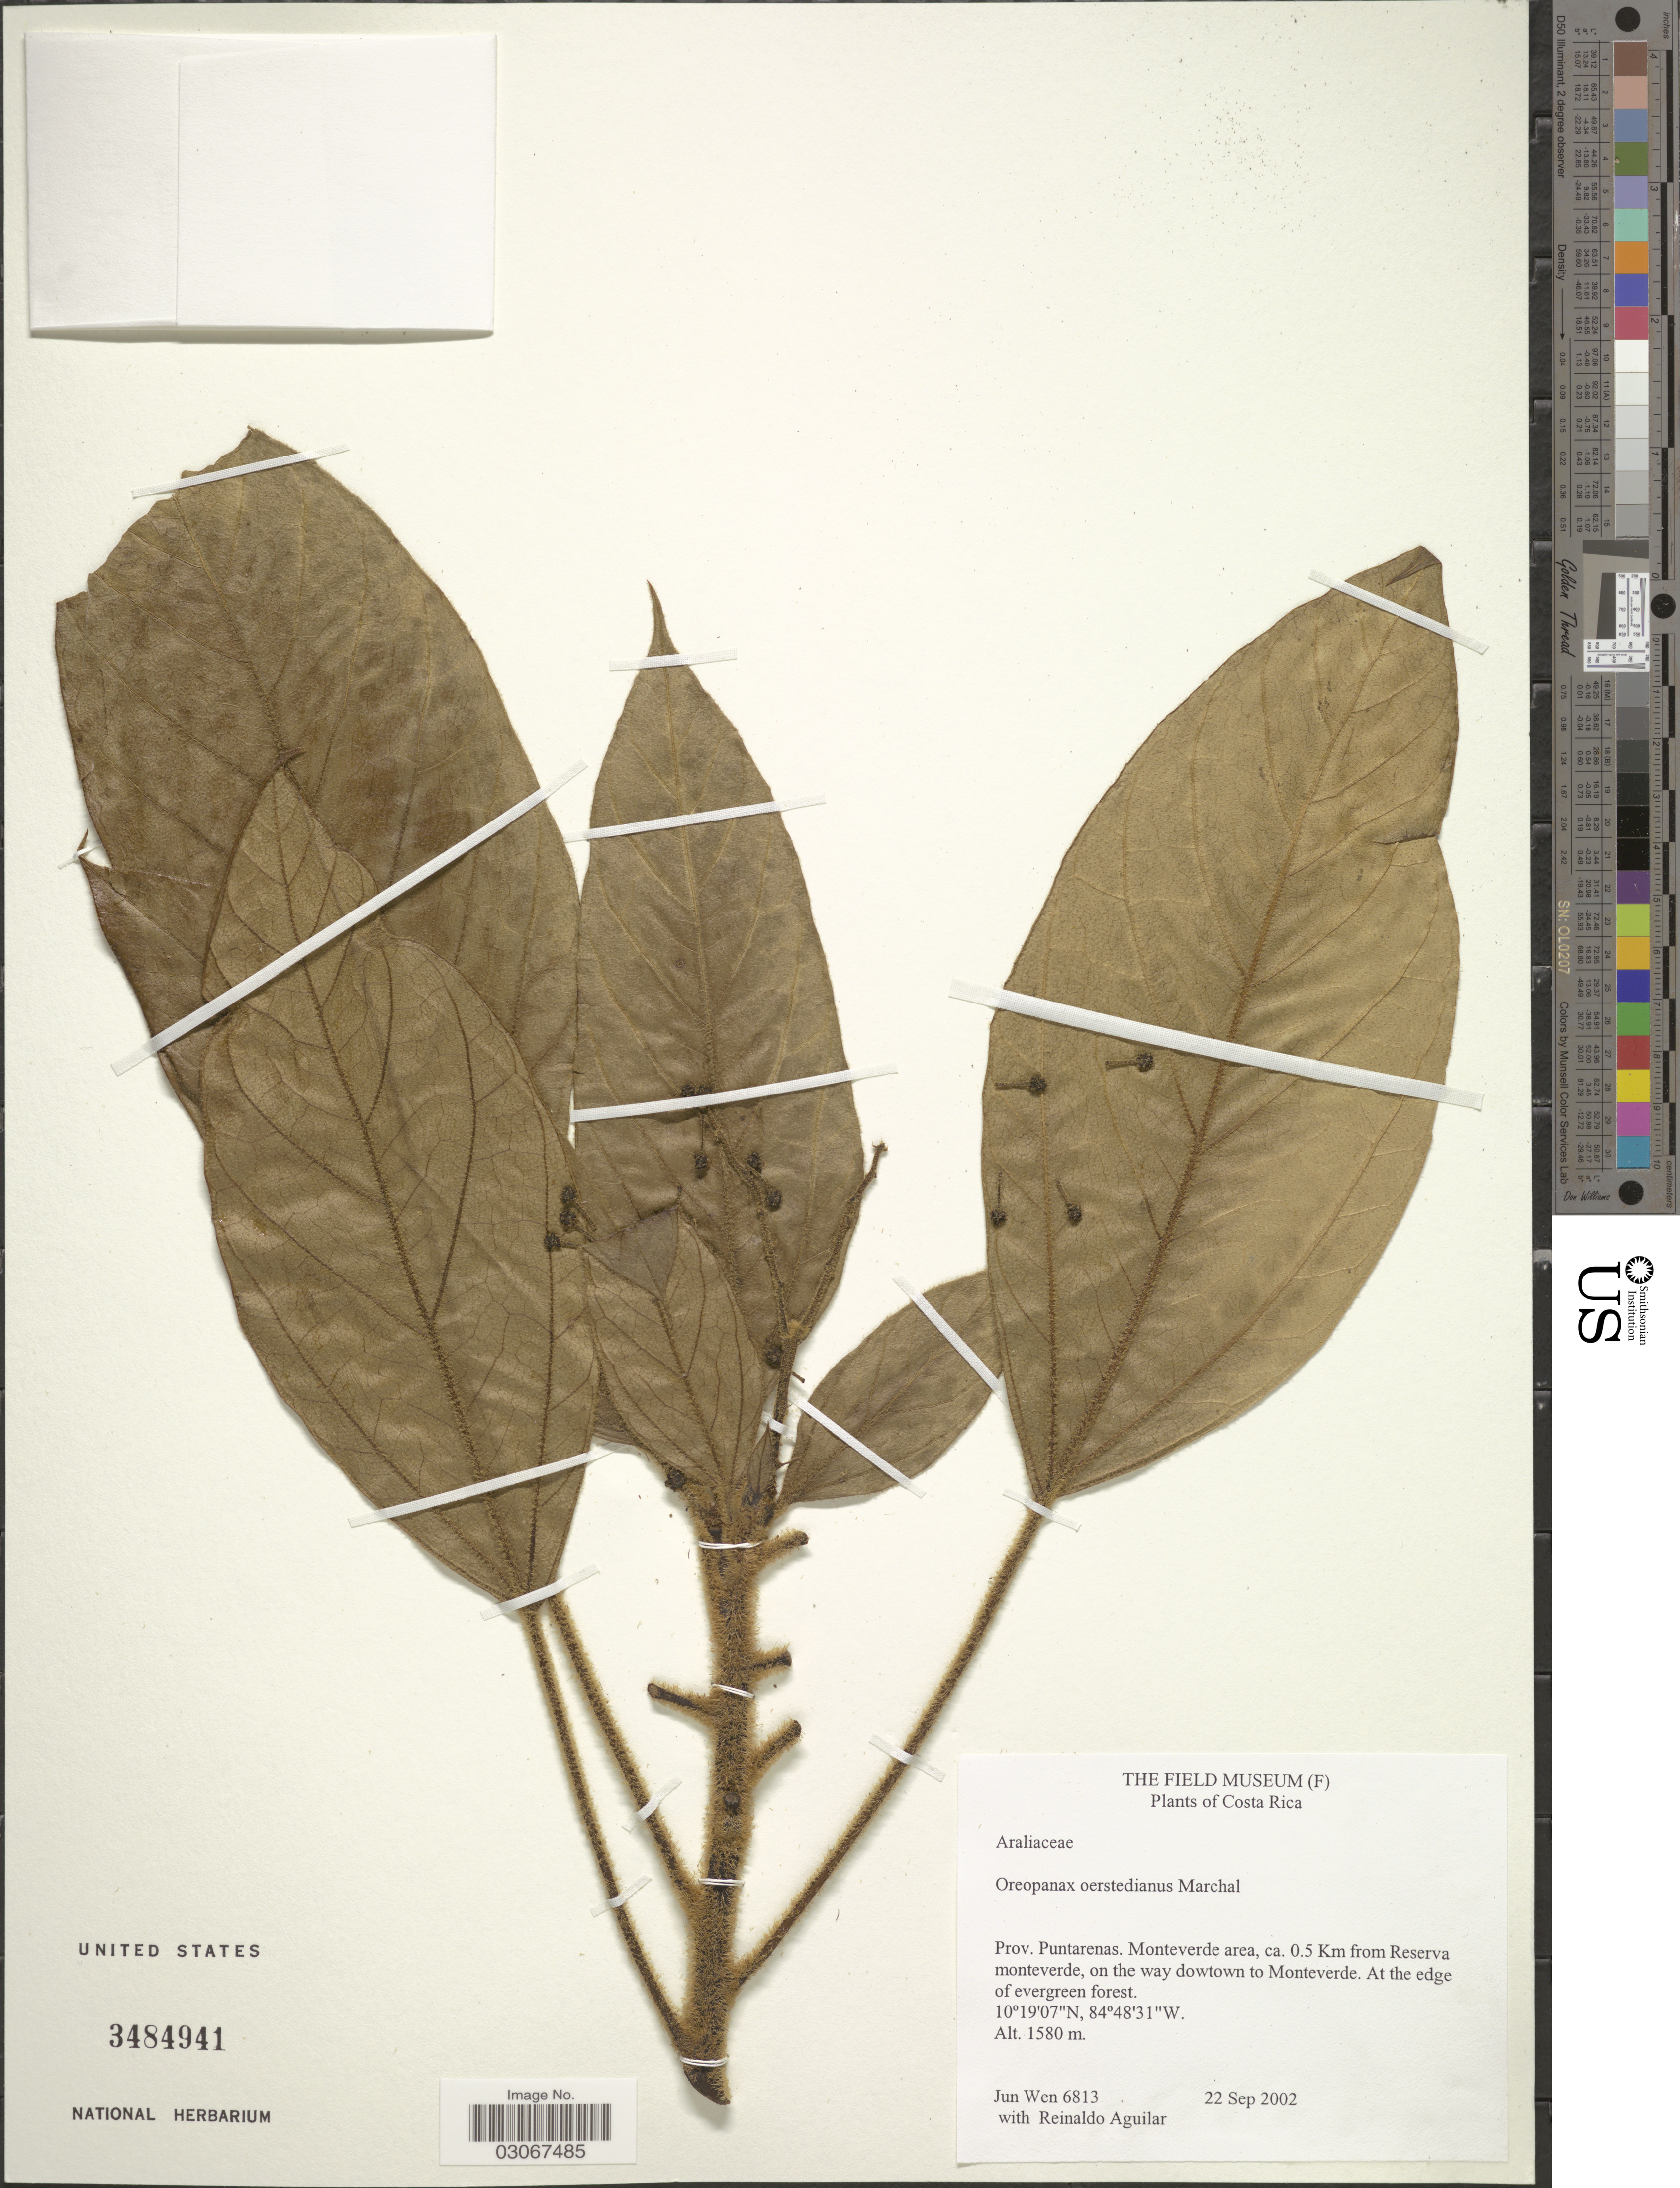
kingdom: Plantae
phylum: Tracheophyta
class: Magnoliopsida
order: Apiales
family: Araliaceae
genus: Oreopanax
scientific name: Oreopanax oerstedianus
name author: Marchal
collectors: J. Wen & R. Aguilar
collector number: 6813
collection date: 2002-09-22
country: Costa Rica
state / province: Puntarenas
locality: Monteverde area, ca. 0.5 Km from Reserva monteverde, on the way downtown to Monteverde. At the edge of evergreen forest.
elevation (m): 1580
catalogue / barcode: US 3484941